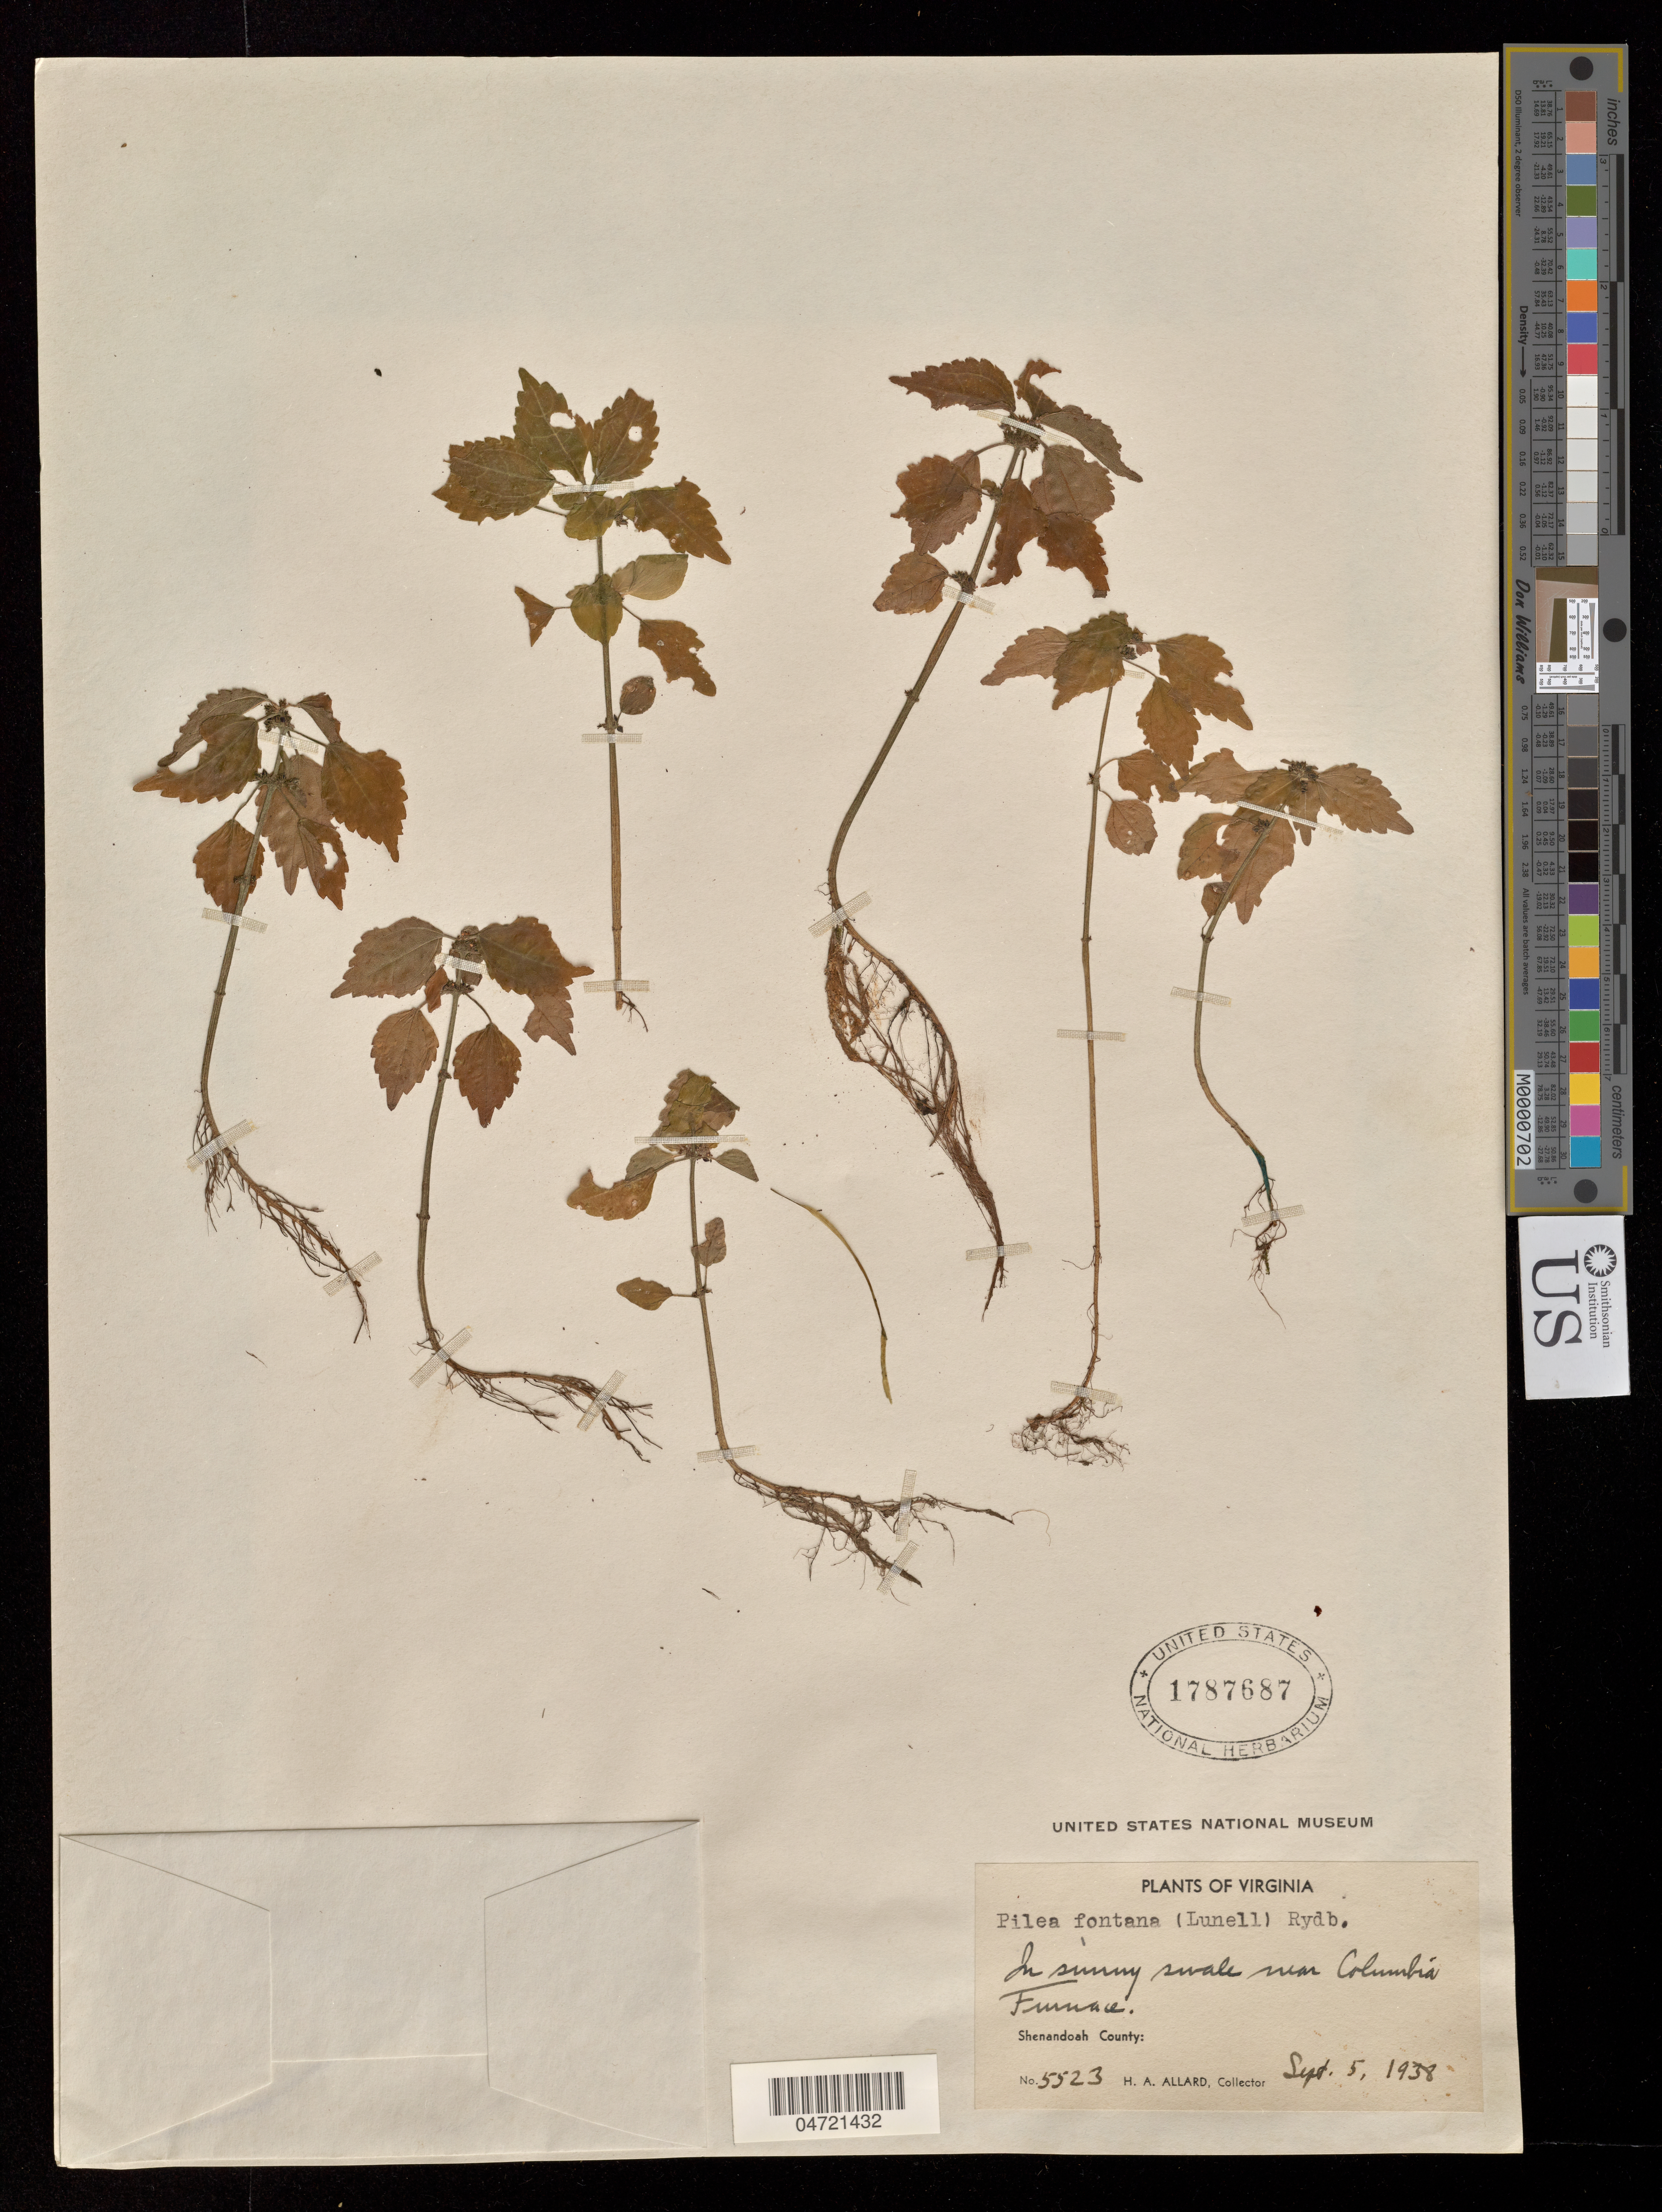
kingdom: Plantae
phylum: Tracheophyta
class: Magnoliopsida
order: Rosales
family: Urticaceae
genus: Pilea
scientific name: Pilea fontana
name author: (Lunell) Rydb.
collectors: H. A. Allard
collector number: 5523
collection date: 1938-09-05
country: United States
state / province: Virginia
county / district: Shenandoah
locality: near Columbia Furmace.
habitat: In the sunny swale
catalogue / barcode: US 1787687